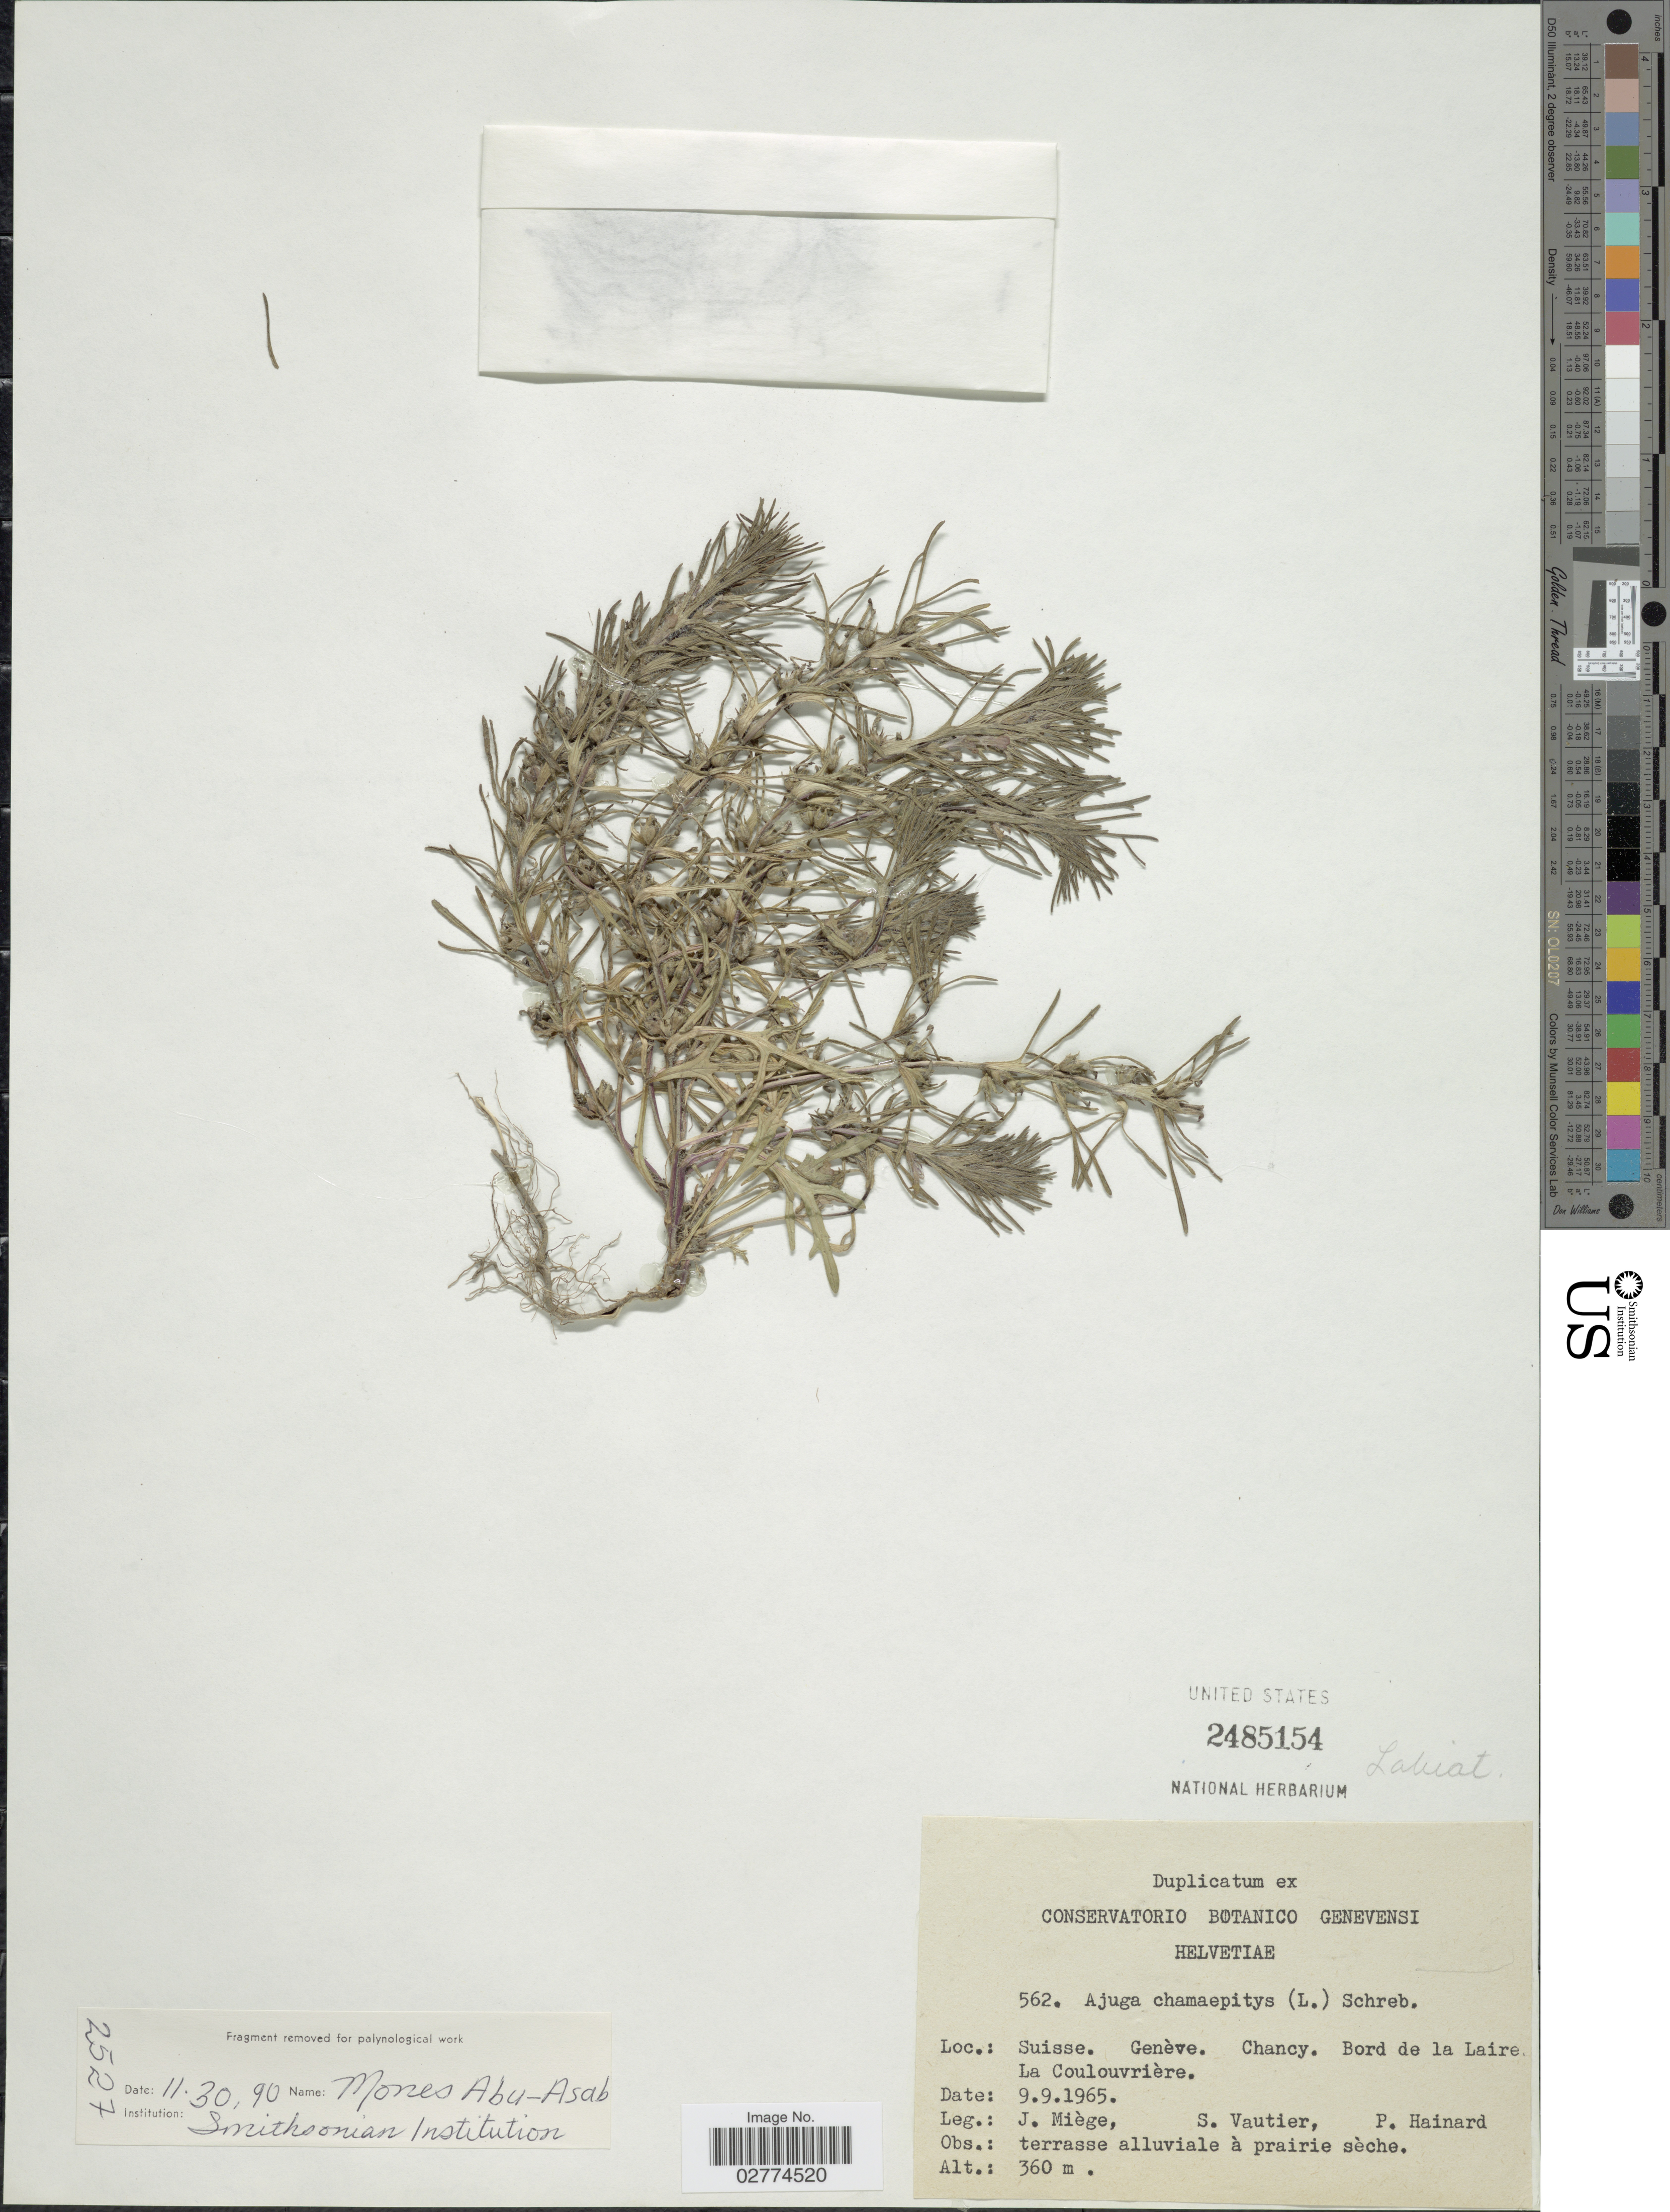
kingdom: Plantae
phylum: Tracheophyta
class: Magnoliopsida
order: Lamiales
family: Lamiaceae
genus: Ajuga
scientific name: Ajuga chamaepitys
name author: (L.) Schreb.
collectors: J. Miége, S. Vautier & P. Hainard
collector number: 562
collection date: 1965-09-09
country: Switzerland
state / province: Genève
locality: Suisse. Genève. Chancy. Bord de la Laire La Coulouvrière.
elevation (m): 360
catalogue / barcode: US 2485154